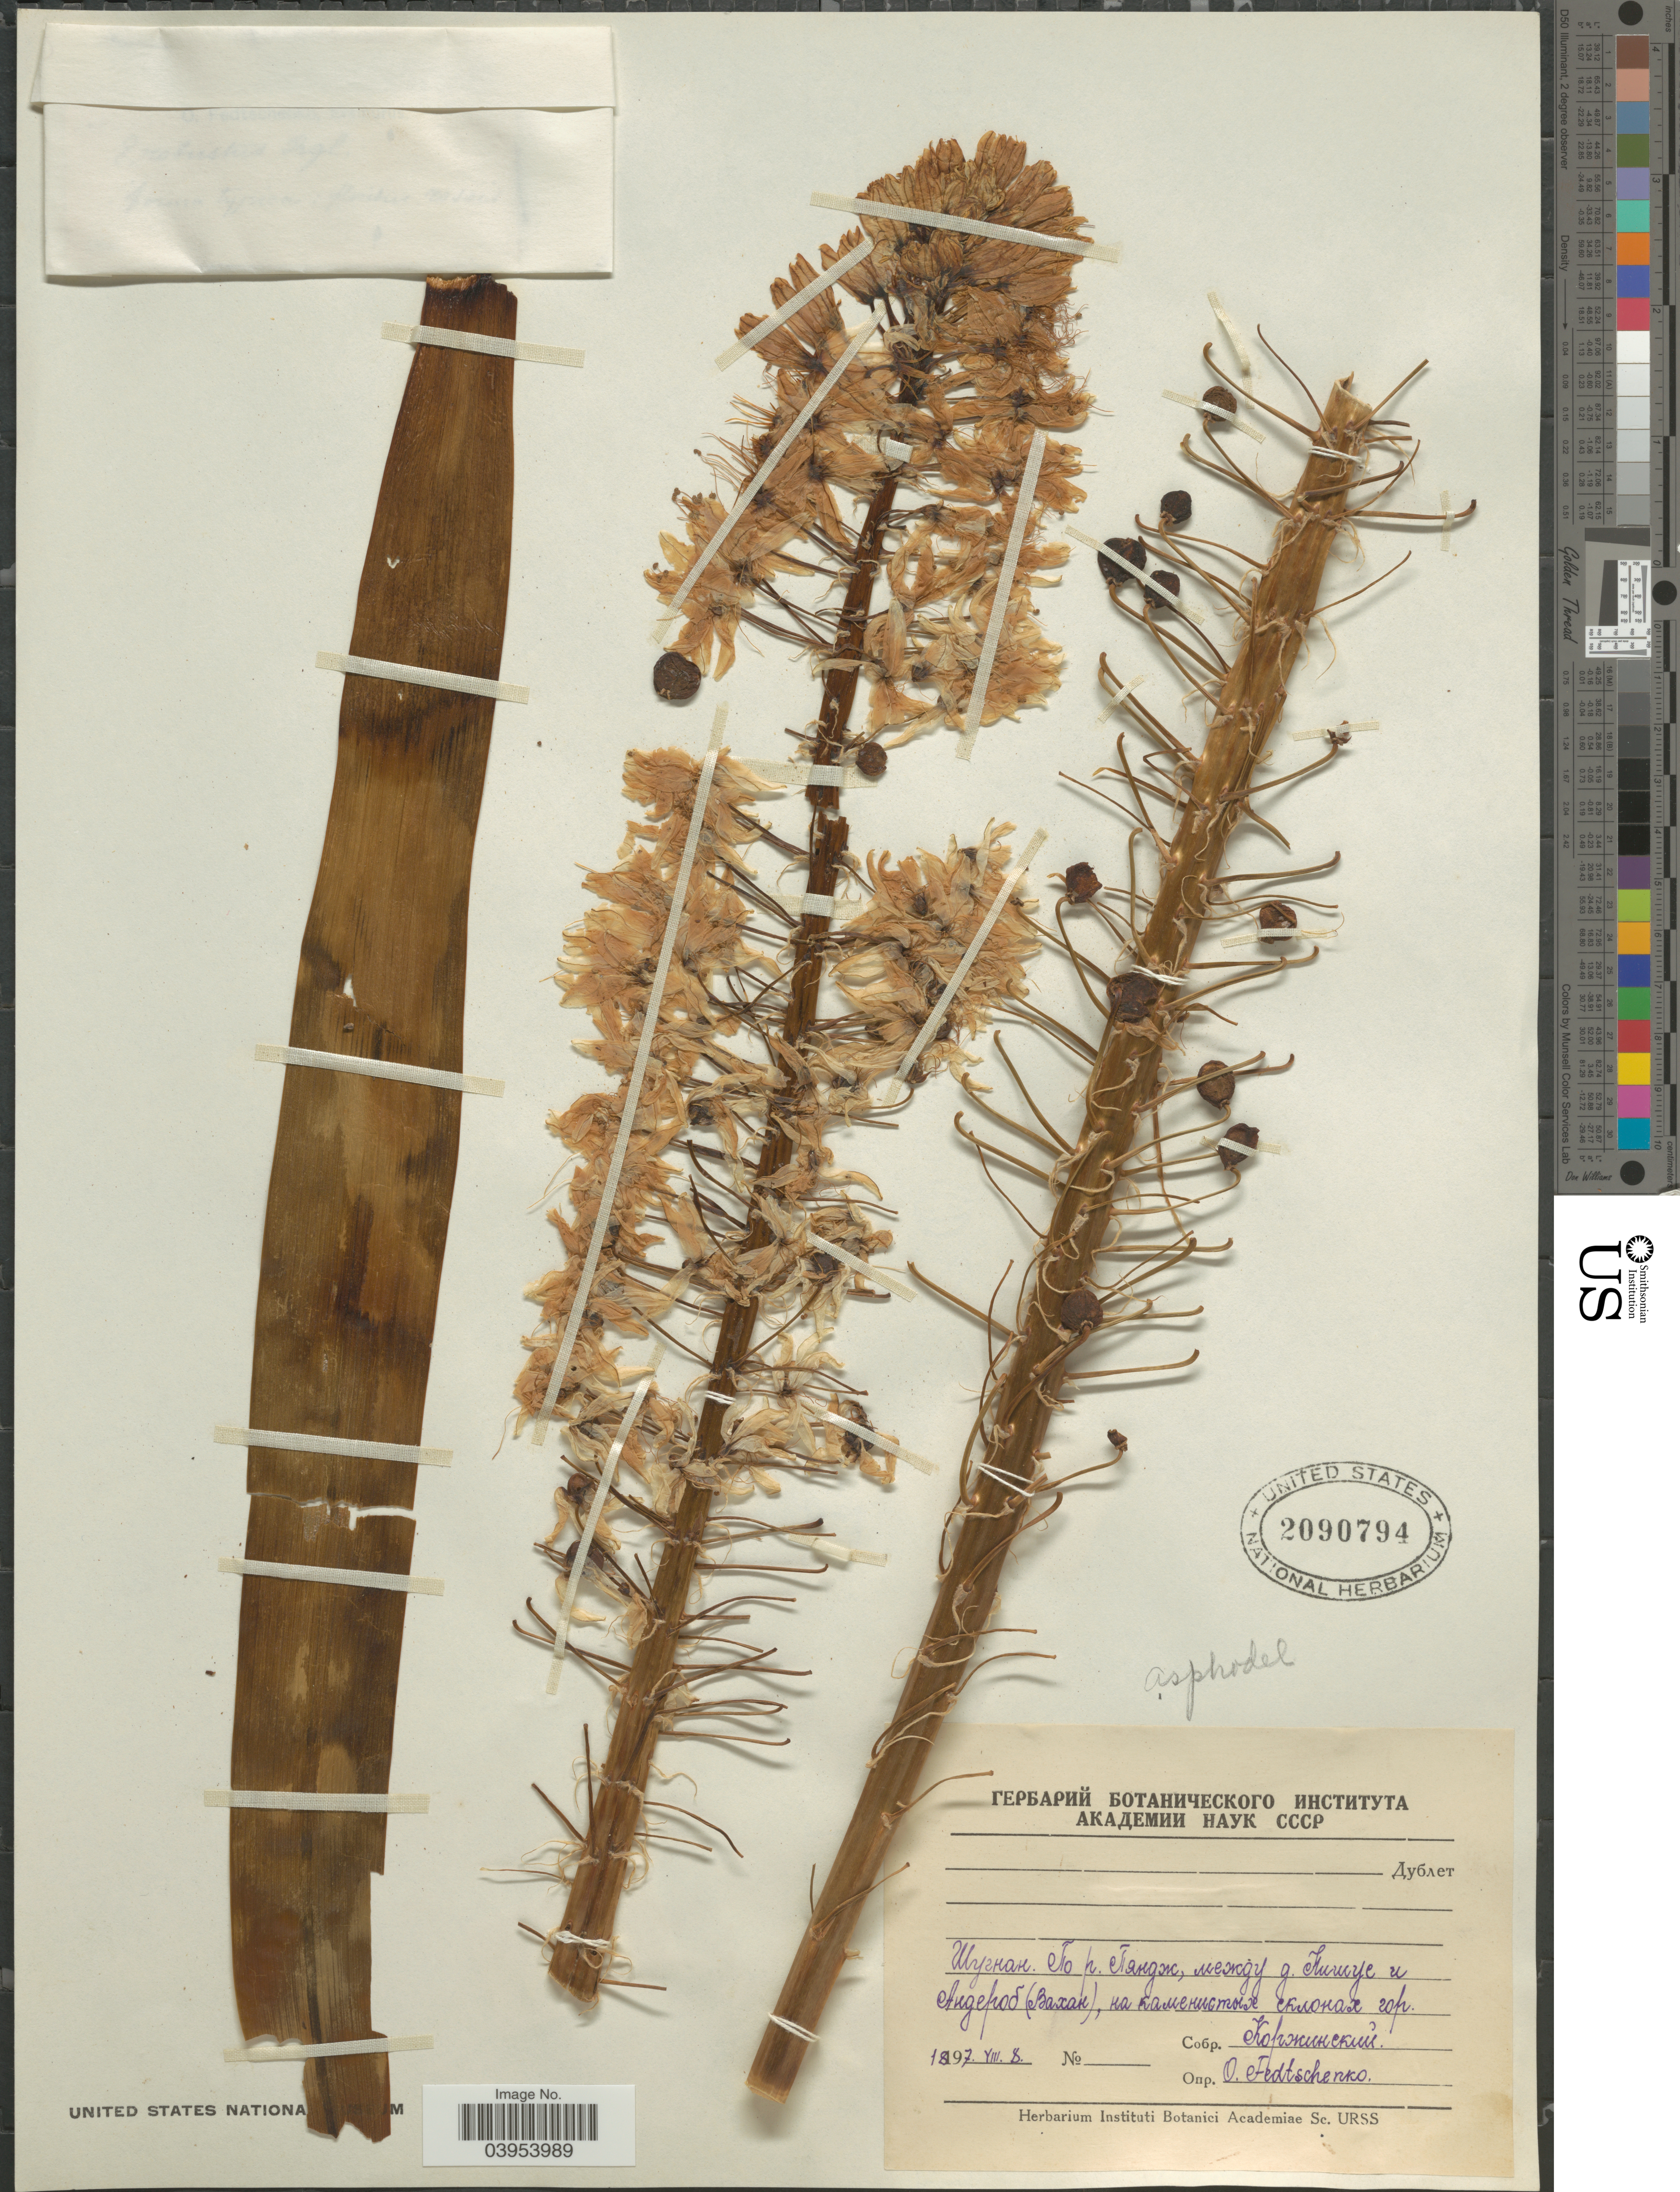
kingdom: Plantae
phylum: Tracheophyta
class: Liliopsida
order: Asparagales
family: Asphodelaceae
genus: Eremurus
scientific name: Eremurus sp.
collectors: X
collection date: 1897-08-08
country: Tajikistan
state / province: Gorno-Badakhstan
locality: Shughnon, Pyandzh river, near Anerob (Vakhan)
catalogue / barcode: US 2090794